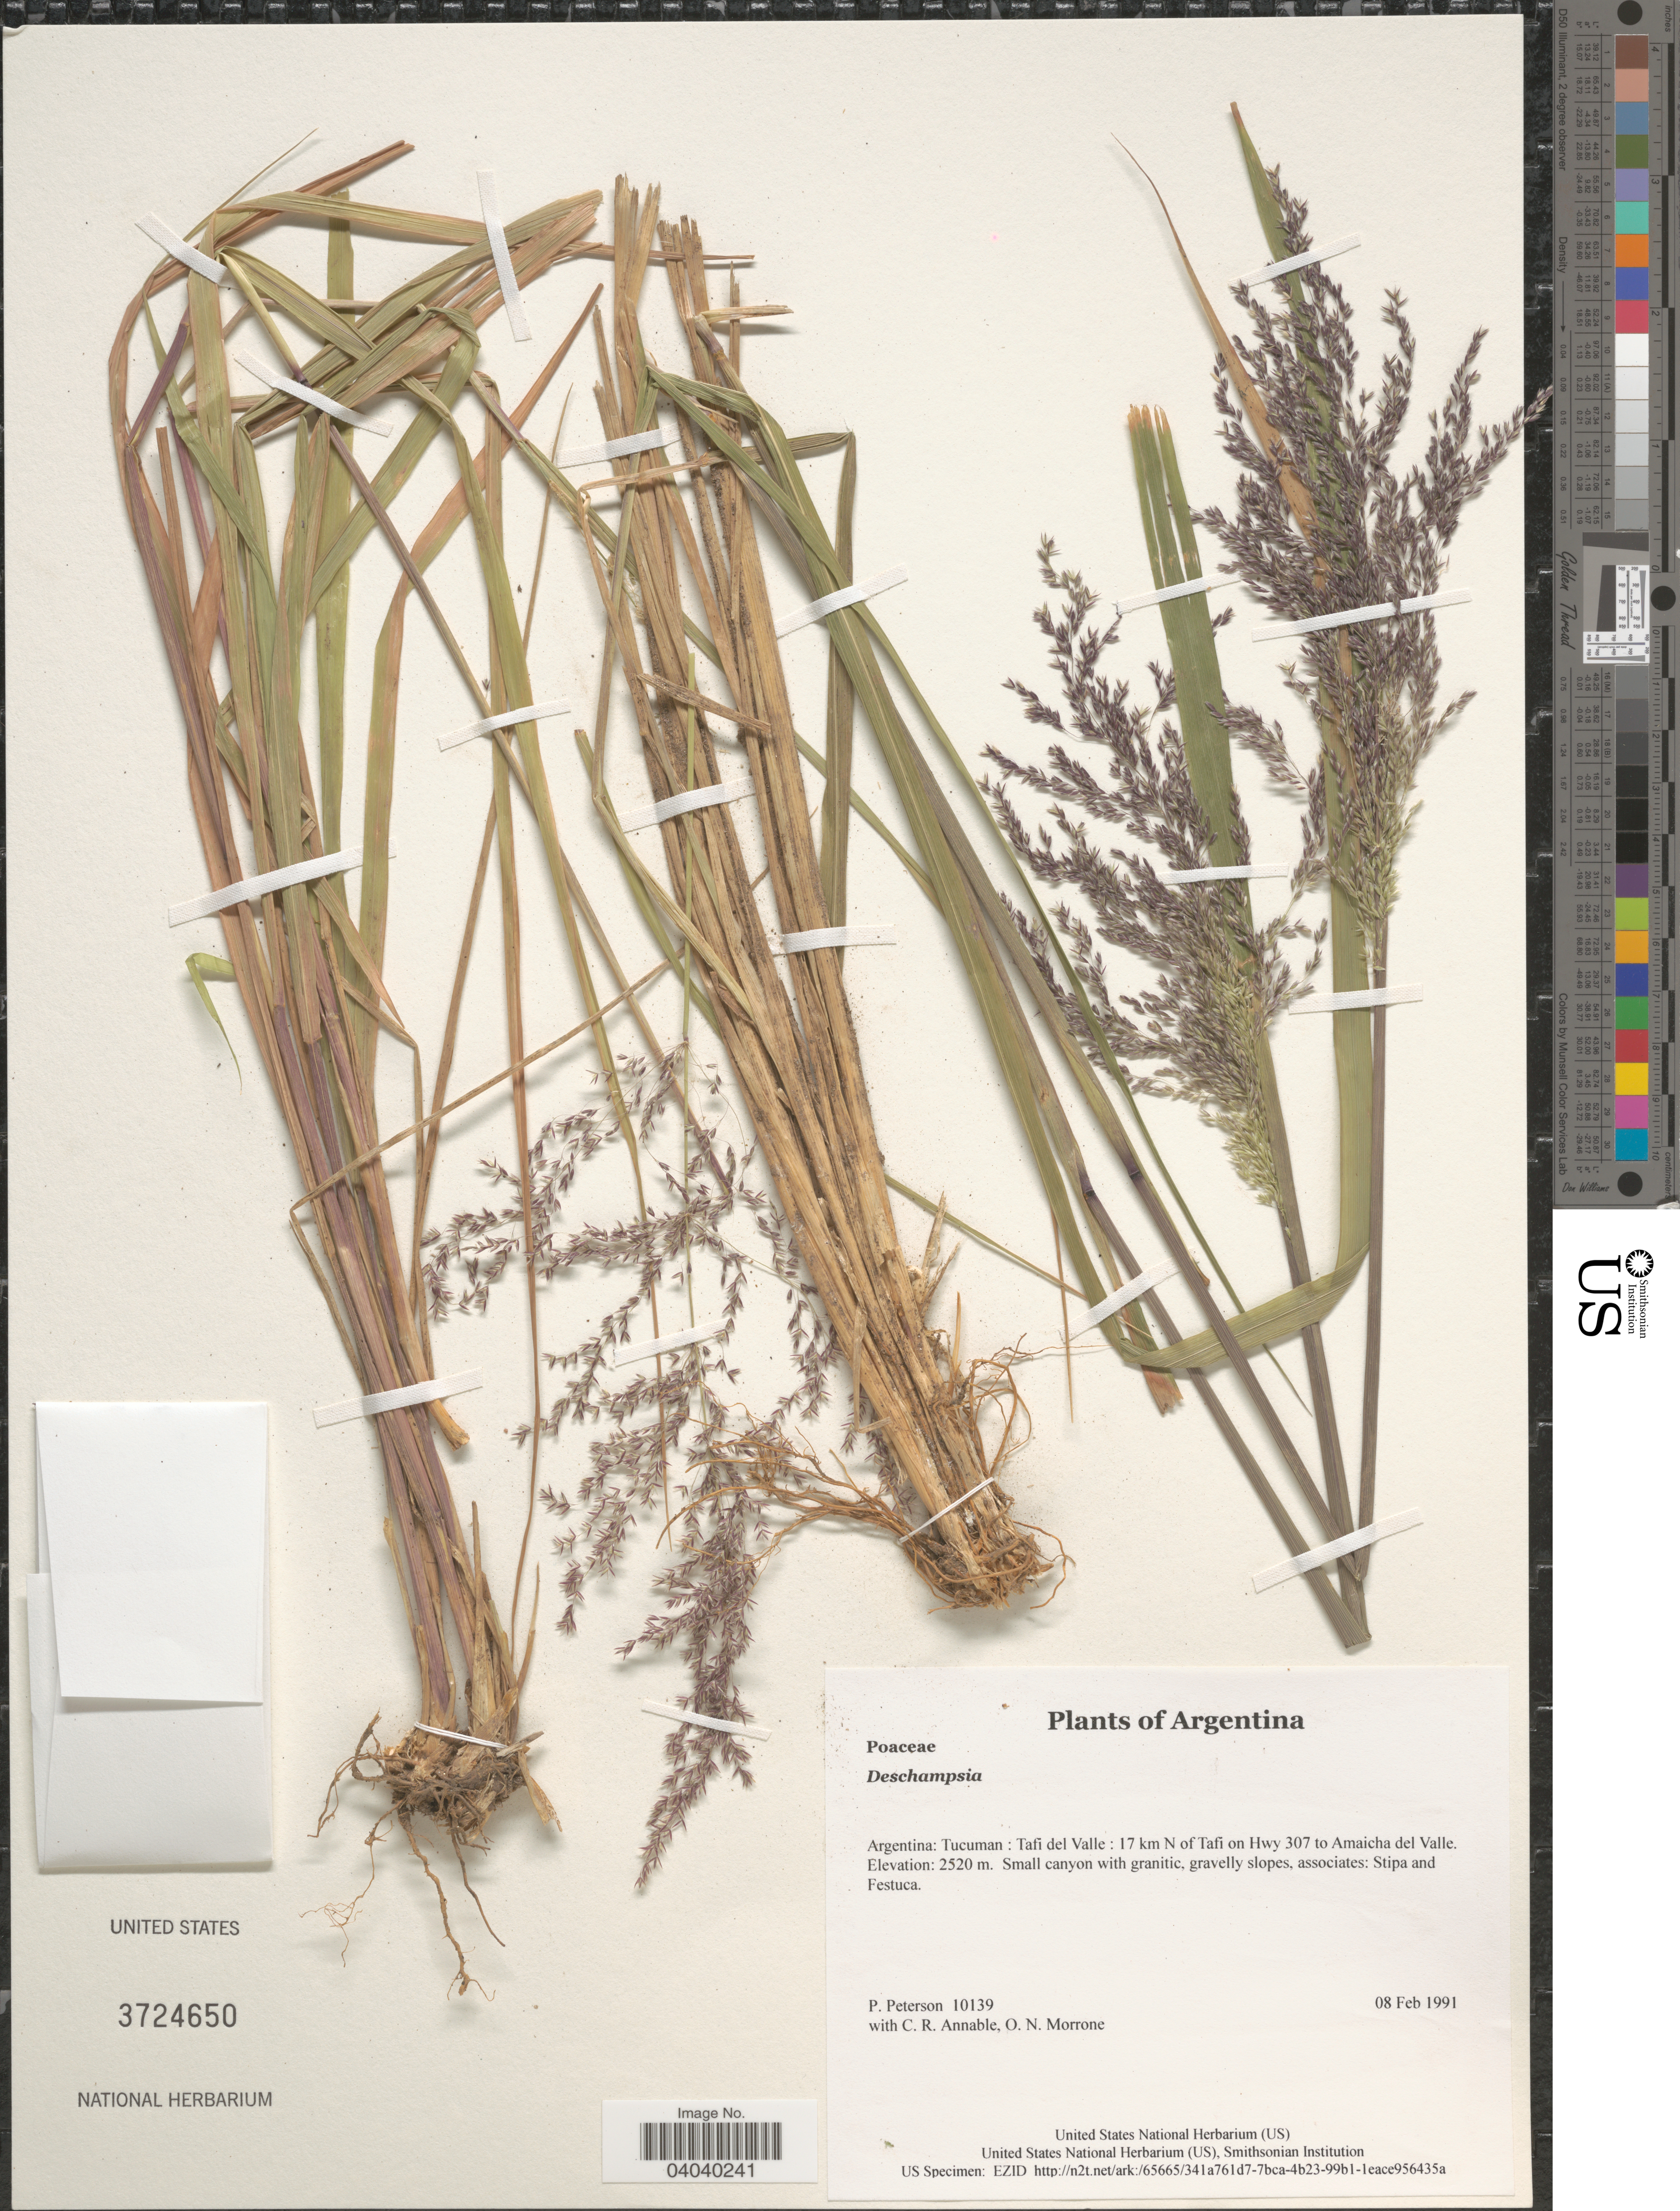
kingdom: Plantae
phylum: Tracheophyta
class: Liliopsida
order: Poales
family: Poaceae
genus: Deschampsia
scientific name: Deschampsia sp.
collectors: P. Peterson, C. R. Annable & O. N. Morrone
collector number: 10139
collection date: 1991-02-08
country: Argentina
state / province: Tucuman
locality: Tafi del Valle: 17 km N of Tafi on Hwy 307 to Amaicha del Valle.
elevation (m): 2520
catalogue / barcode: US 3724650